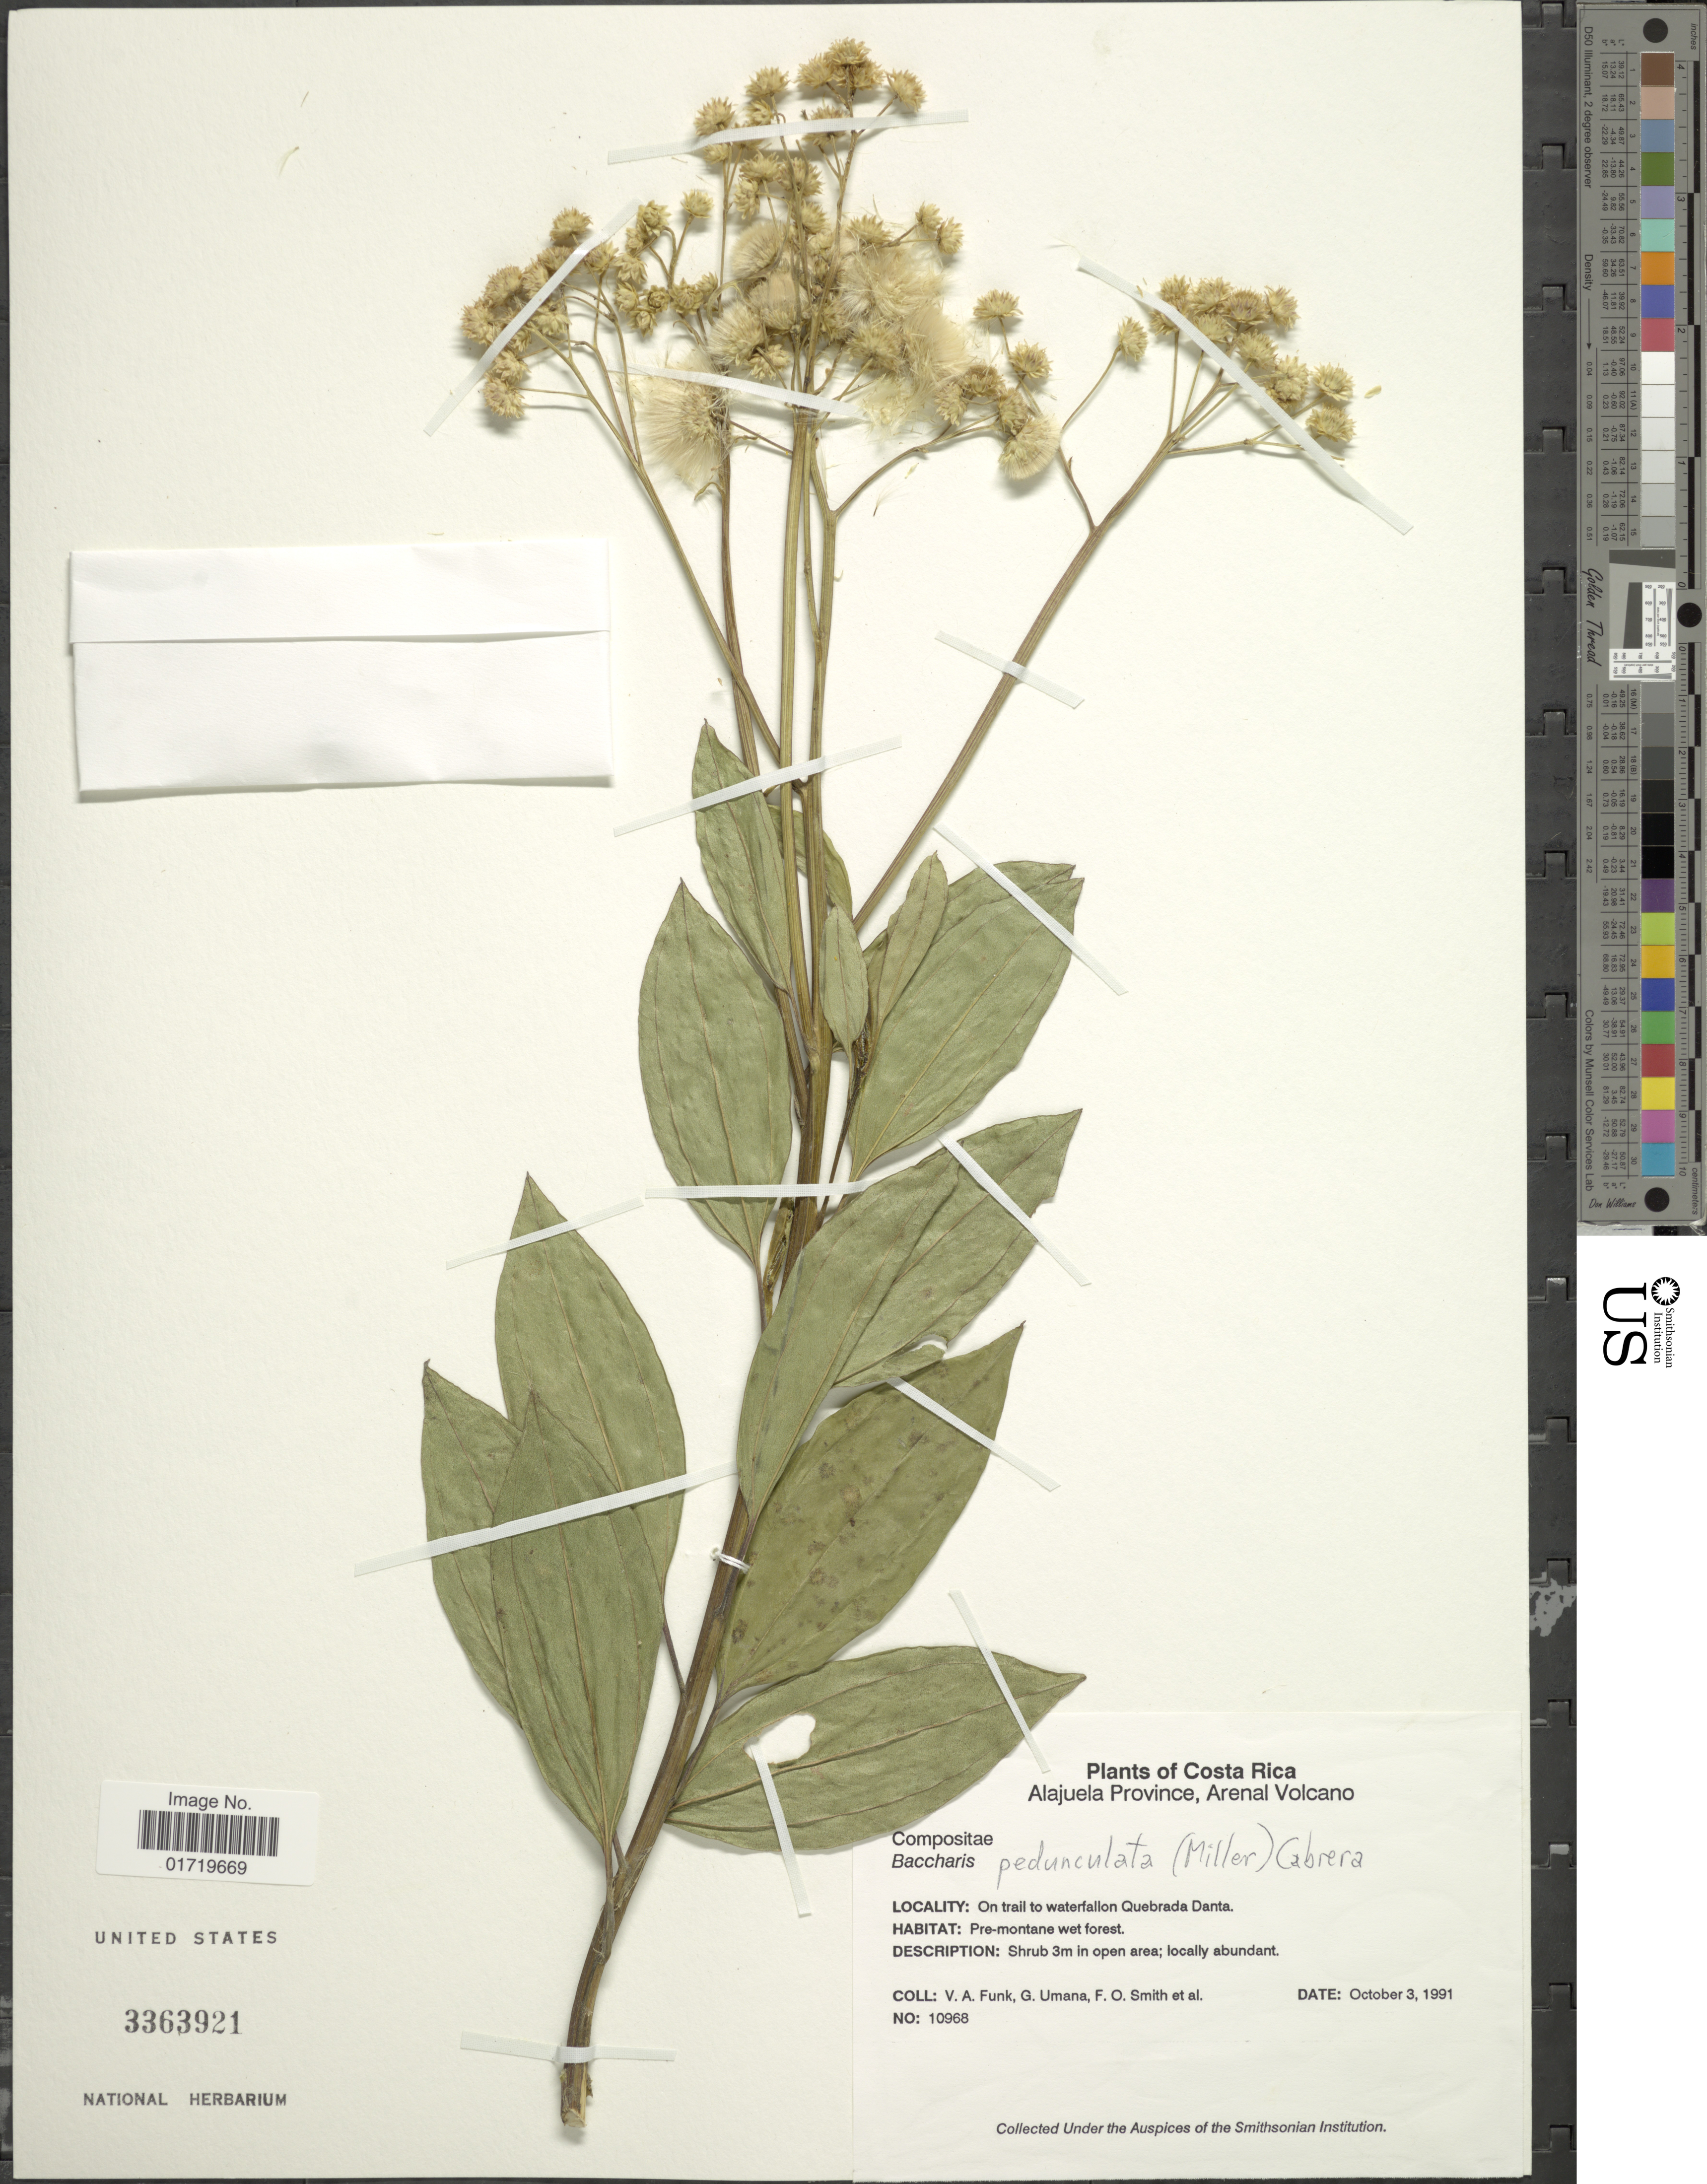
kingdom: Plantae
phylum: Tracheophyta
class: Magnoliopsida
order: Asterales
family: Asteraceae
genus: Baccharis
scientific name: Baccharis pedunculata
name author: (Mill.) Cabrera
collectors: V. Funk, G. Umana, F. Smith & et al.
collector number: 10968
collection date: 1991-10-03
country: Costa Rica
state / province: Alajuela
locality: Alajuela Province, Arenal Volcano, On trail to waterfallon Quebrada Danta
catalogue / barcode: US 3363921